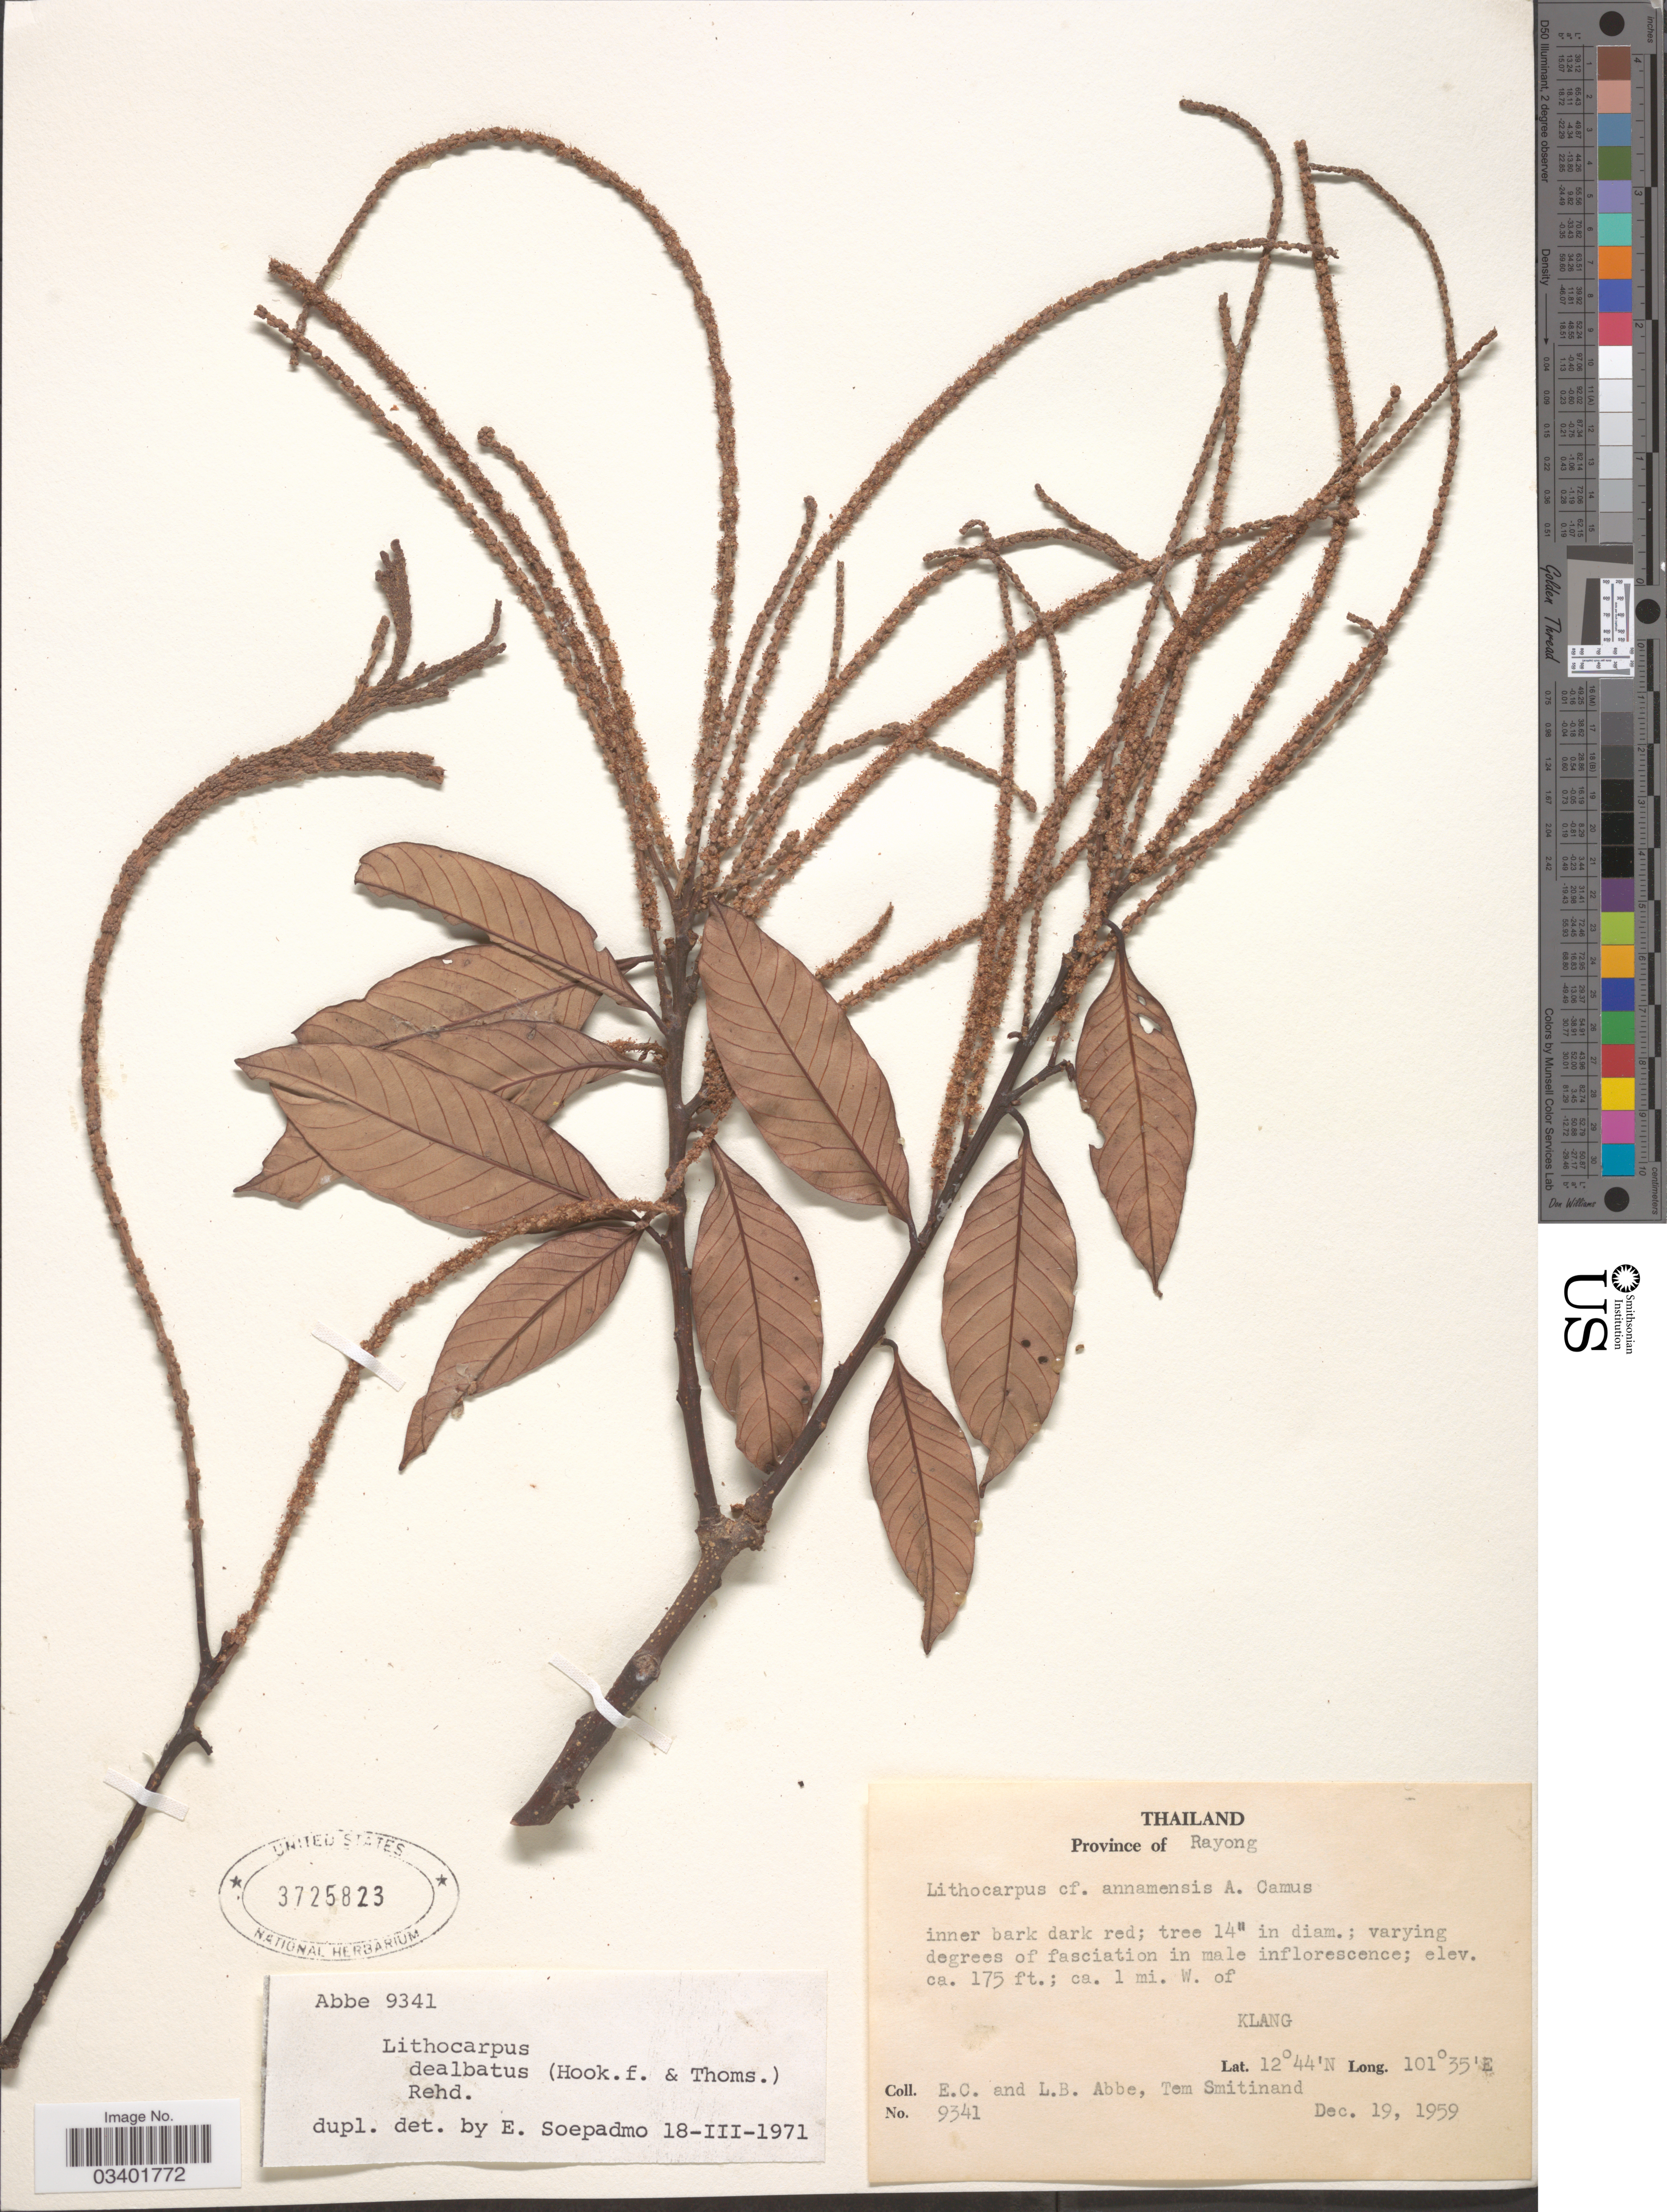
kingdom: Plantae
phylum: Tracheophyta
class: Magnoliopsida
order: Fagales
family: Fagaceae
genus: Lithocarpus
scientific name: Lithocarpus dealbatus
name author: (Hook. f. & Thomson ex Miq.) Rehder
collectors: E. C. Abbe, L. B. Abbe & T. Smitinand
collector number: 9341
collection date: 1959-12-19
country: Thailand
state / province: Rayong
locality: Ca. 1 mi. W. of Klang.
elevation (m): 53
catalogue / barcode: US 3725823